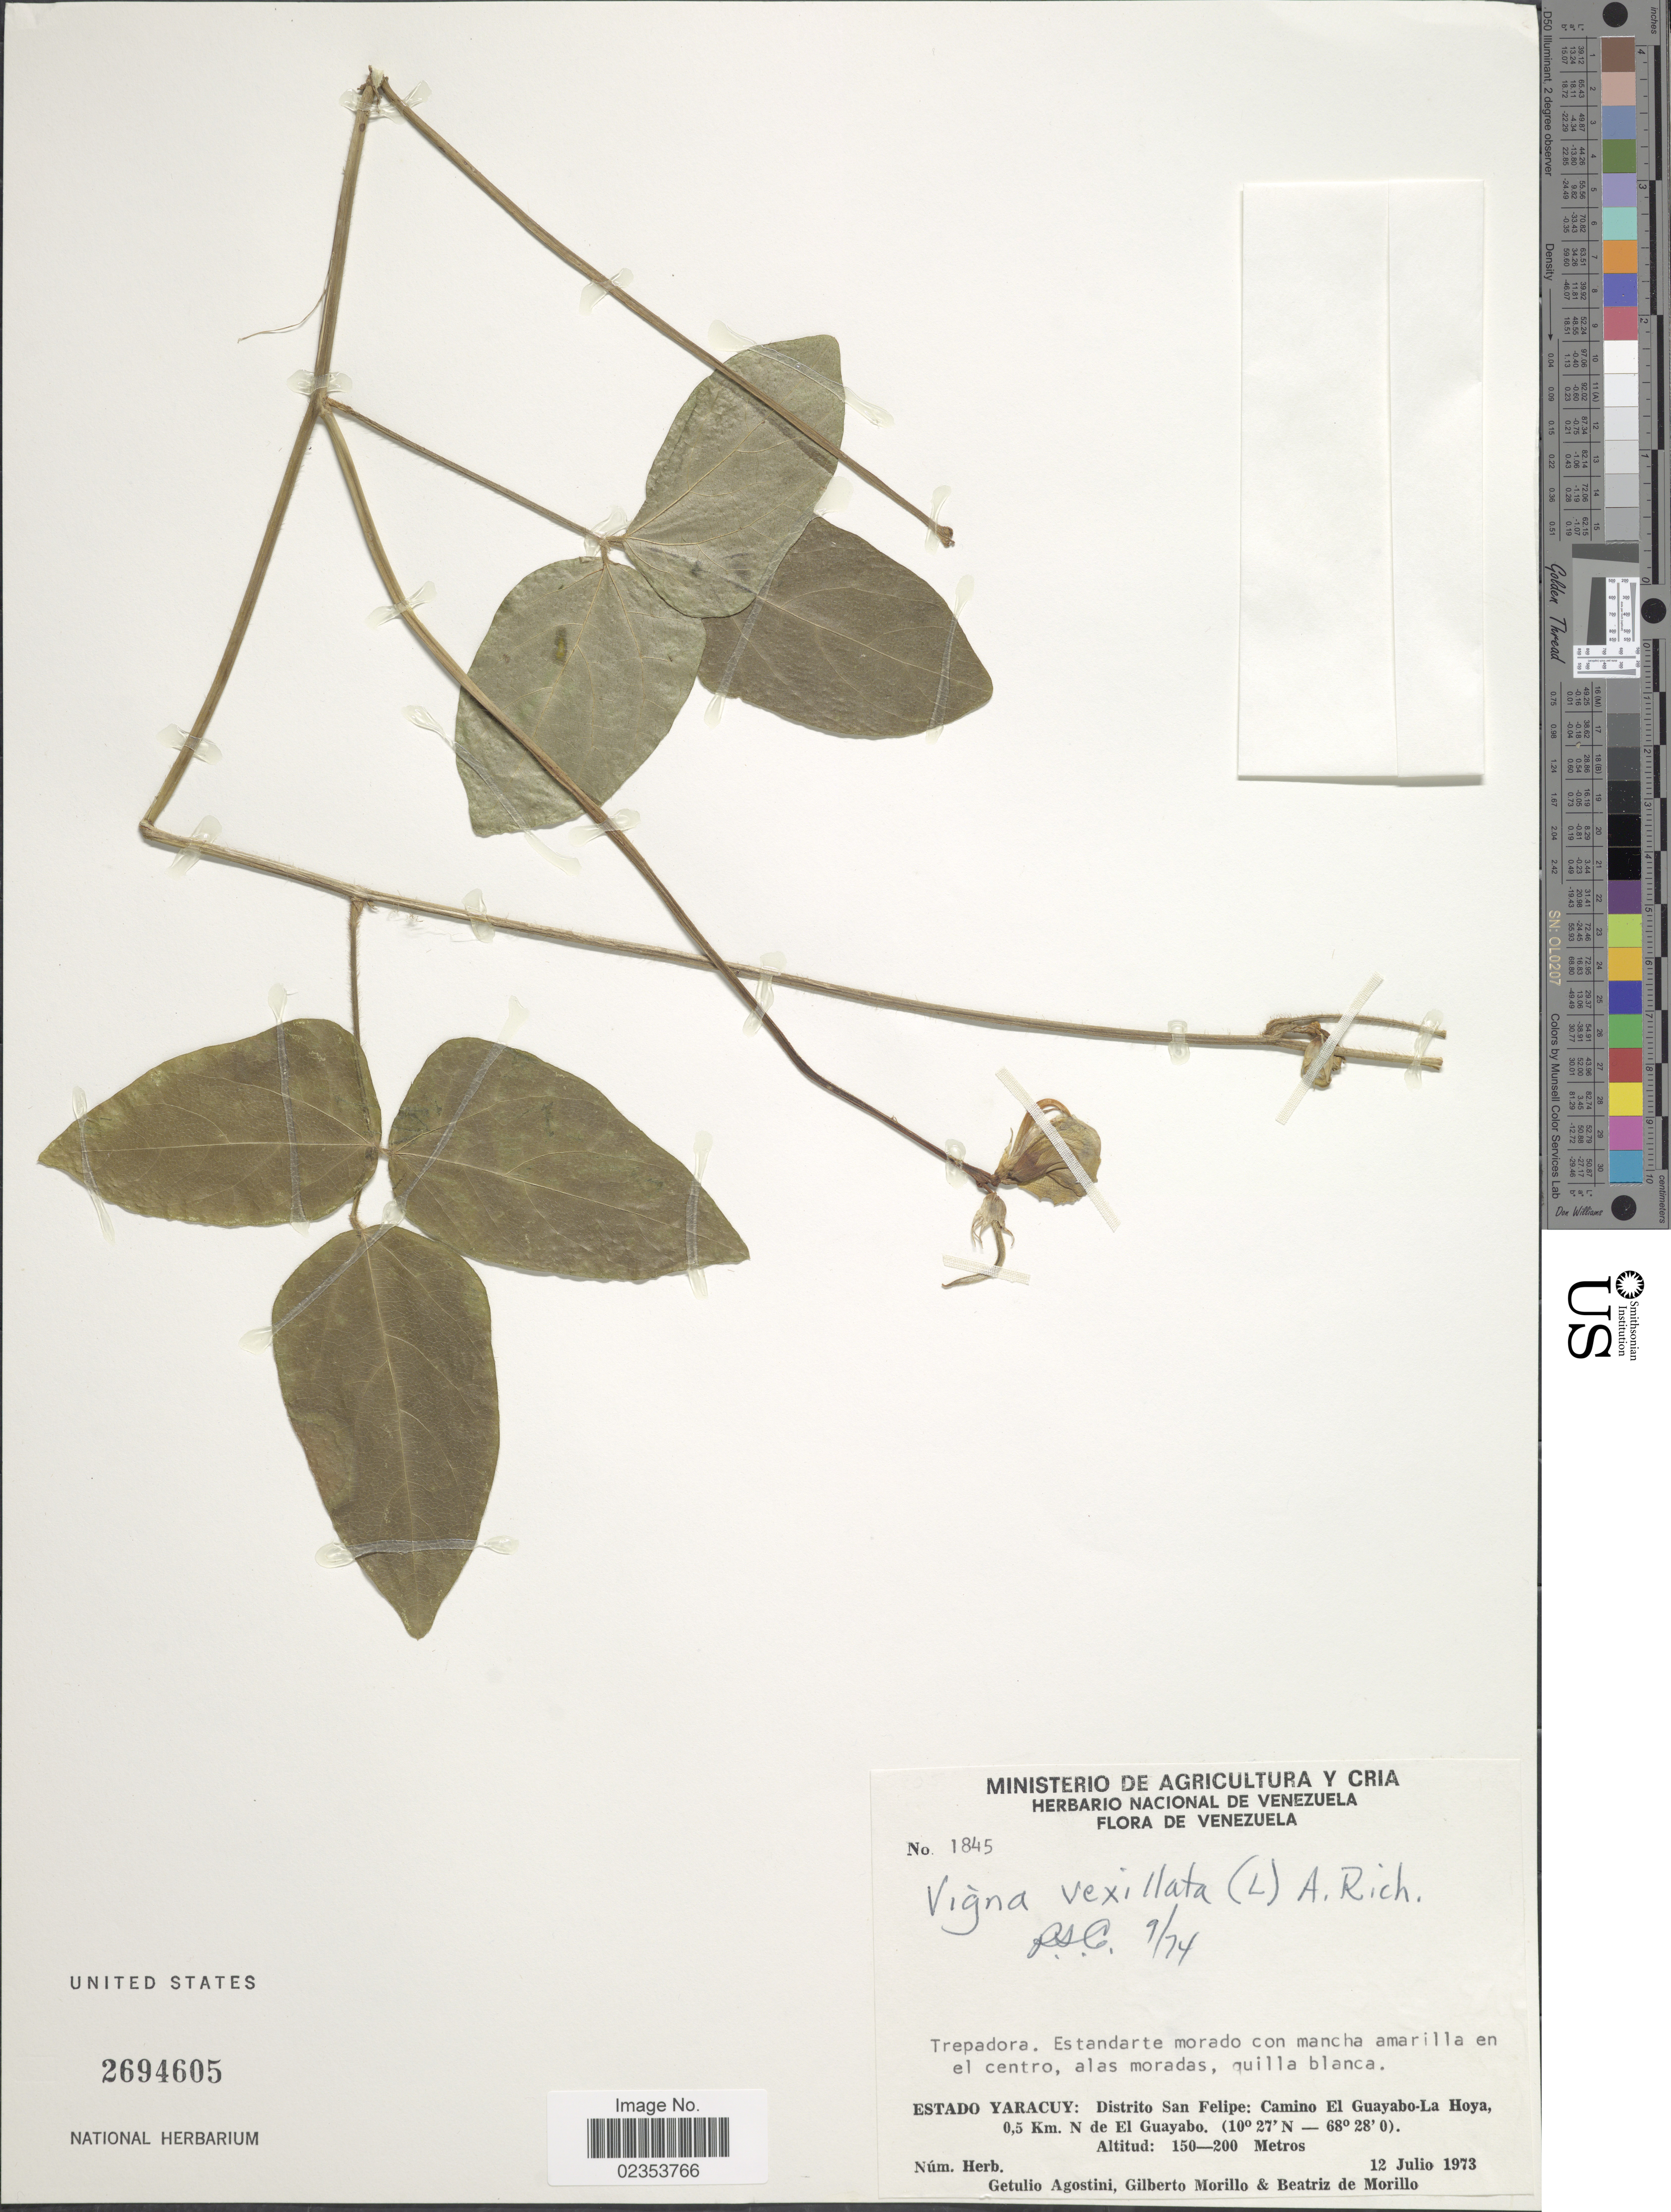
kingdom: Plantae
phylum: Tracheophyta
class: Magnoliopsida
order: Fabales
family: Fabaceae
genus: Vigna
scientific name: Vigna vexillata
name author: (L.) A. Rich.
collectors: G. Agostini, G. N. Morillo & B. Morillo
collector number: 1845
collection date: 1973-07-12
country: Venezuela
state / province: Yaracuy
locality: Distrito San Felipe: camino El Guayabo-La Hoya, 0.5 km N de El Guayabo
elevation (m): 150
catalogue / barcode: US 2694605